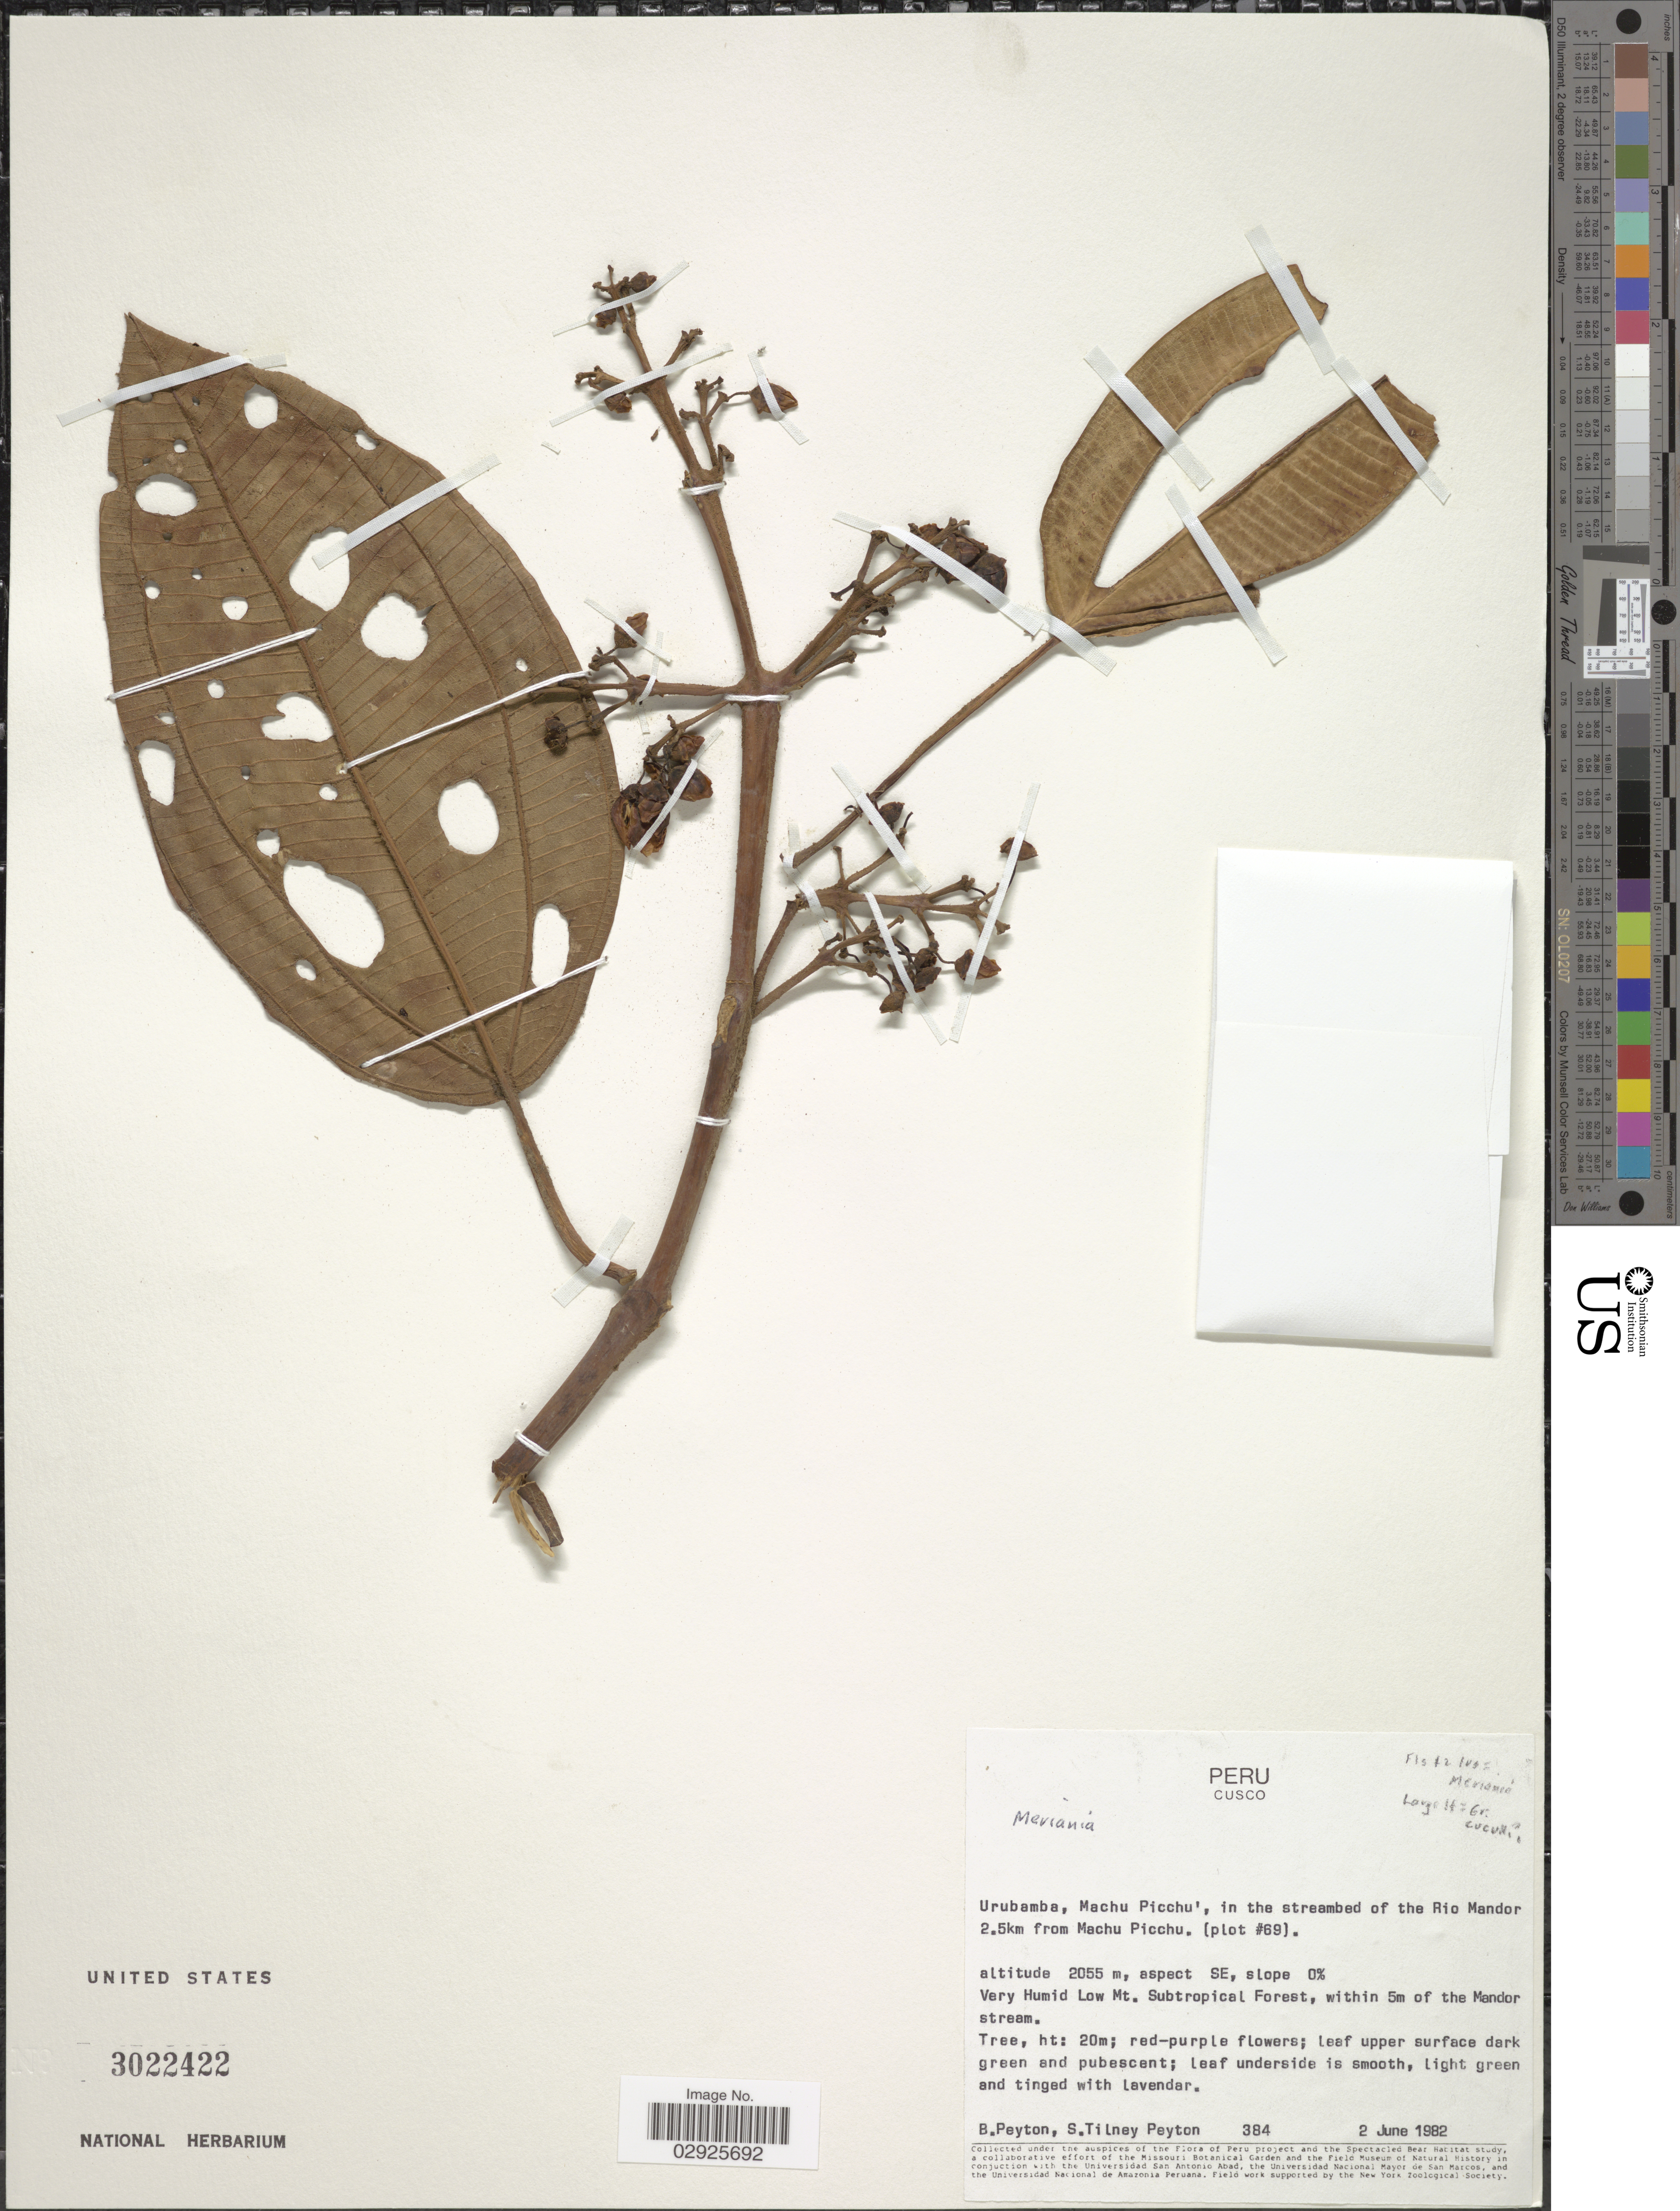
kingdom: Plantae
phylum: Tracheophyta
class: Magnoliopsida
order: Myrtales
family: Melastomataceae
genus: Meriania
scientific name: Meriania sp.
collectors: B. Peyton & S. Peyton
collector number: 384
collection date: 1982-06-02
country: Peru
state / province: Cusco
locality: Urubamba, Machu Picchu', in the streambed of the Rio Mandor 2.5 km from Machu Picchu. (plot #69). Aspect SE.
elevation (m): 2055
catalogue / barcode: US 3022422